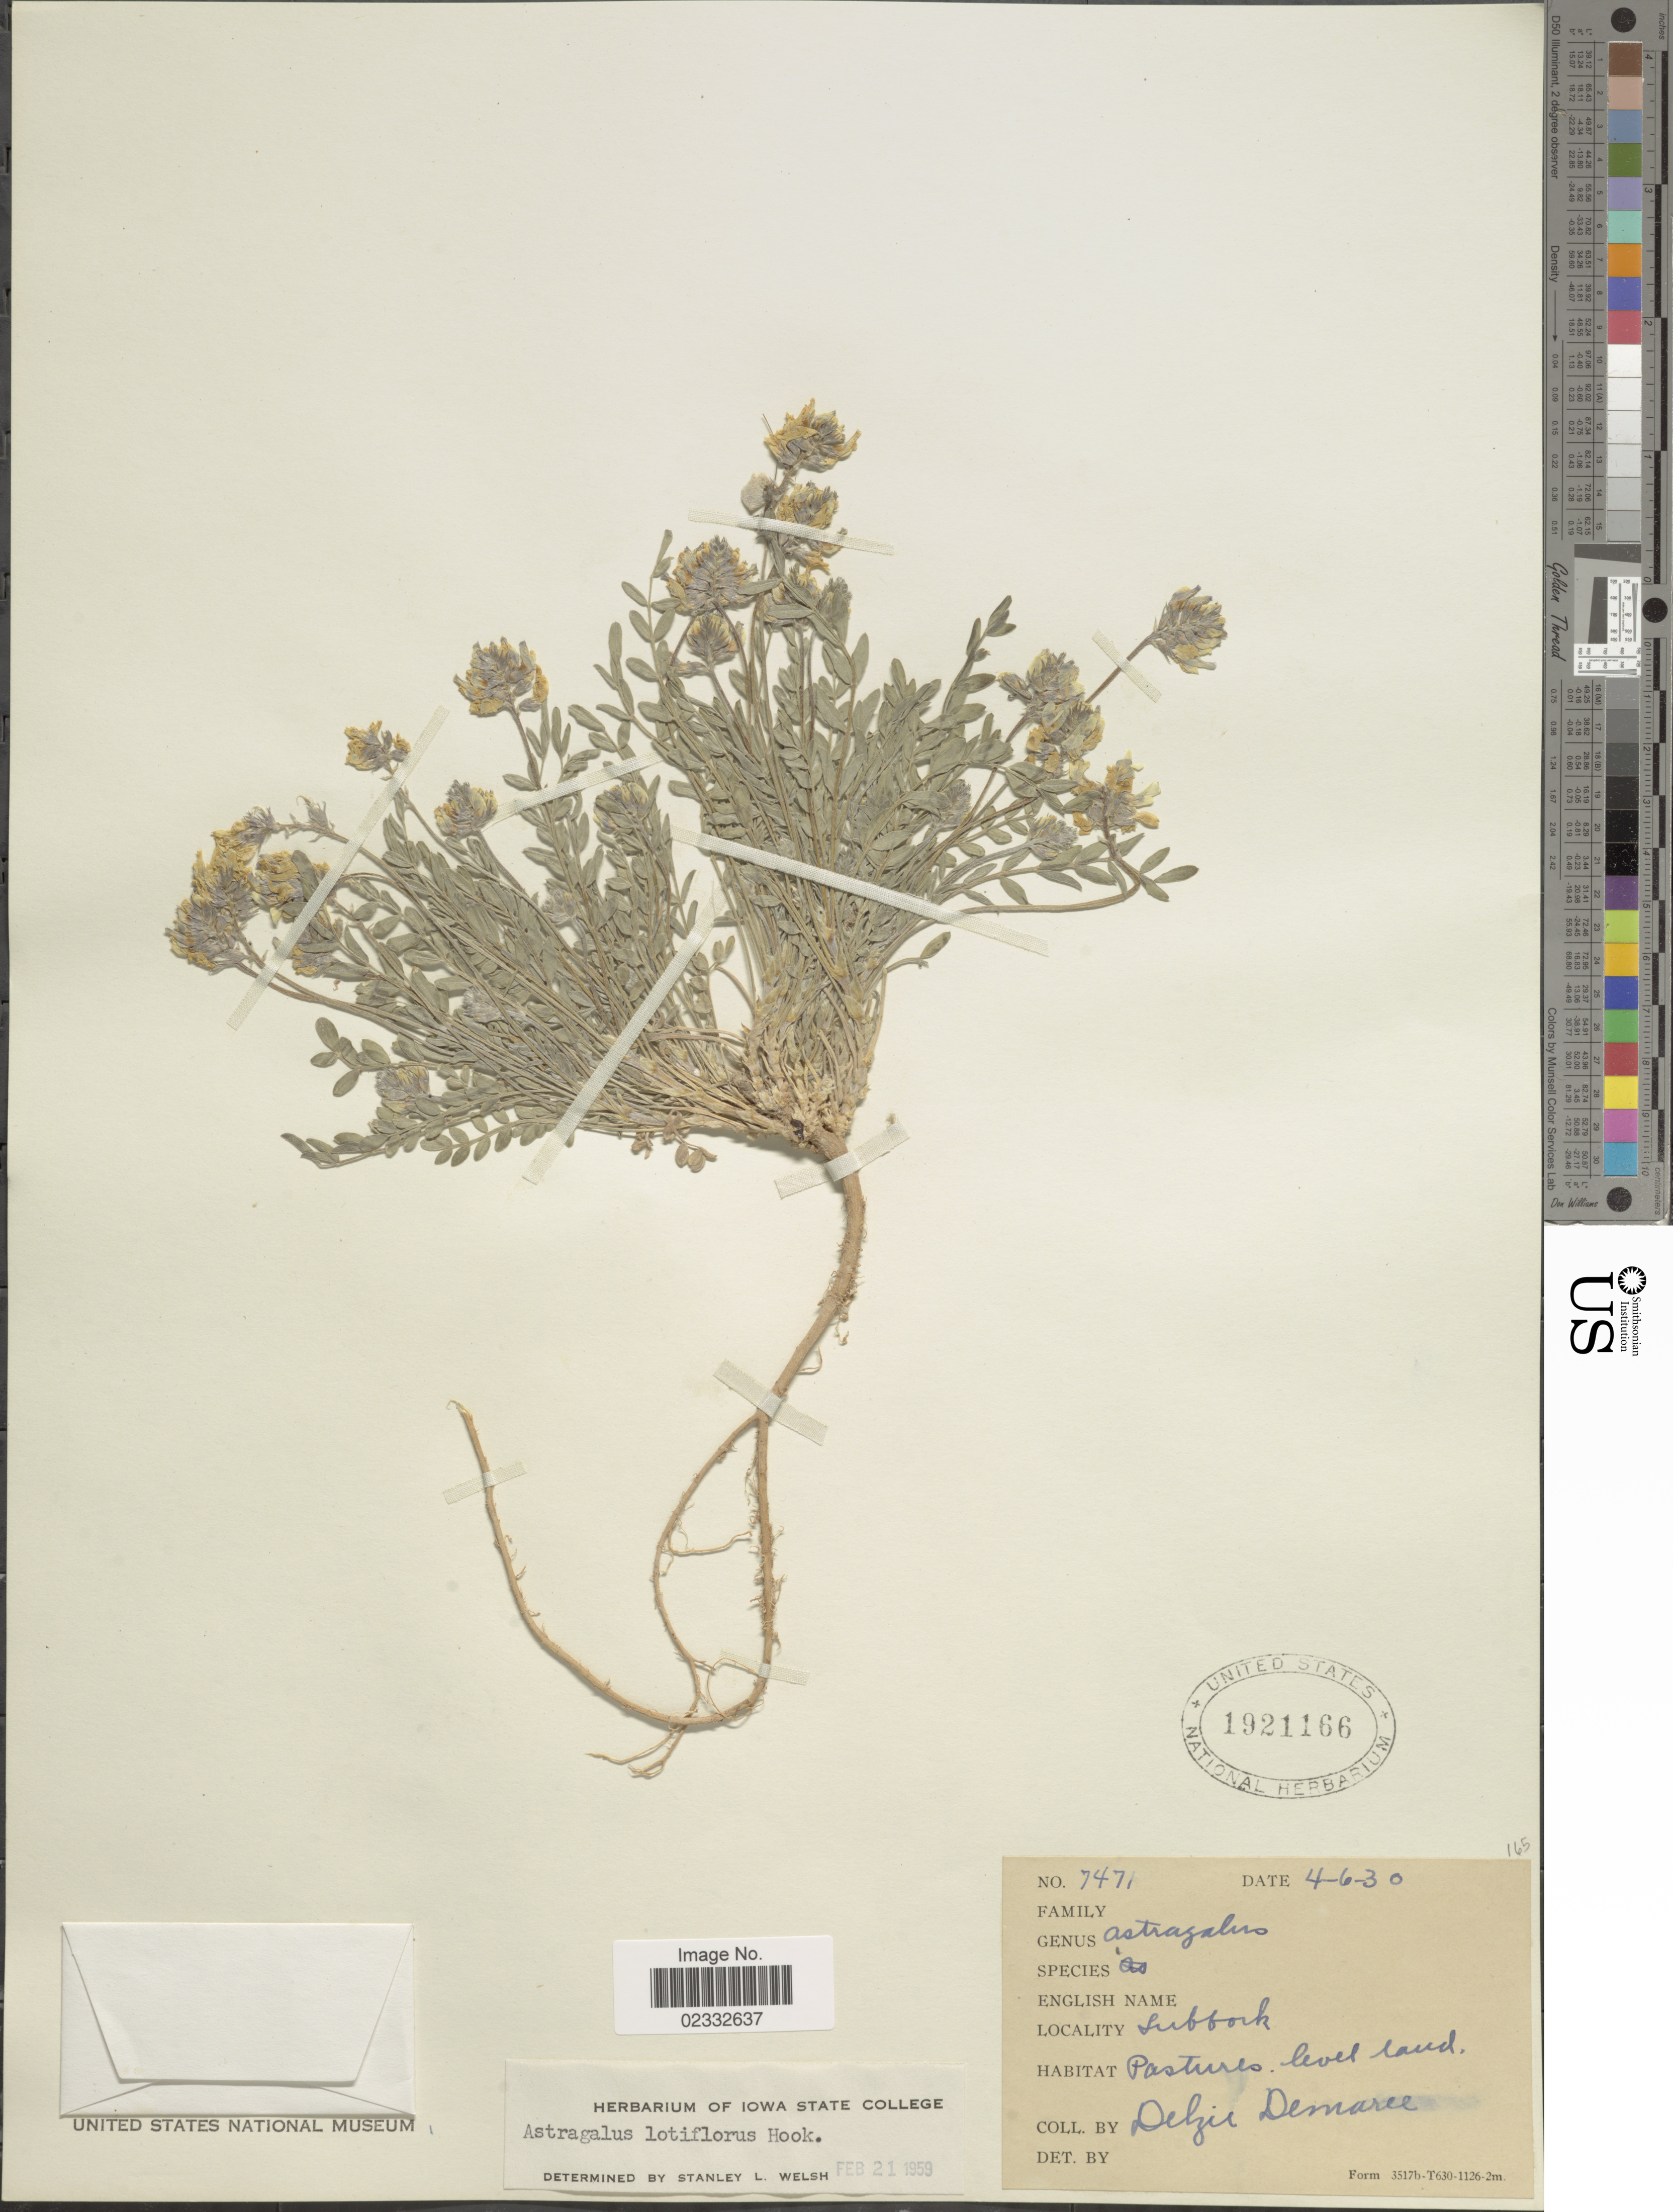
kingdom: Plantae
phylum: Tracheophyta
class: Magnoliopsida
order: Fabales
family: Fabaceae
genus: Astragalus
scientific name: Astragalus lotiflorus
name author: Hook.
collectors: D. Demaree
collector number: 7471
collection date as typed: Transcribed d/m/y: 6/4/30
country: United States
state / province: Texas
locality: Lubbock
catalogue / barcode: US 1921166